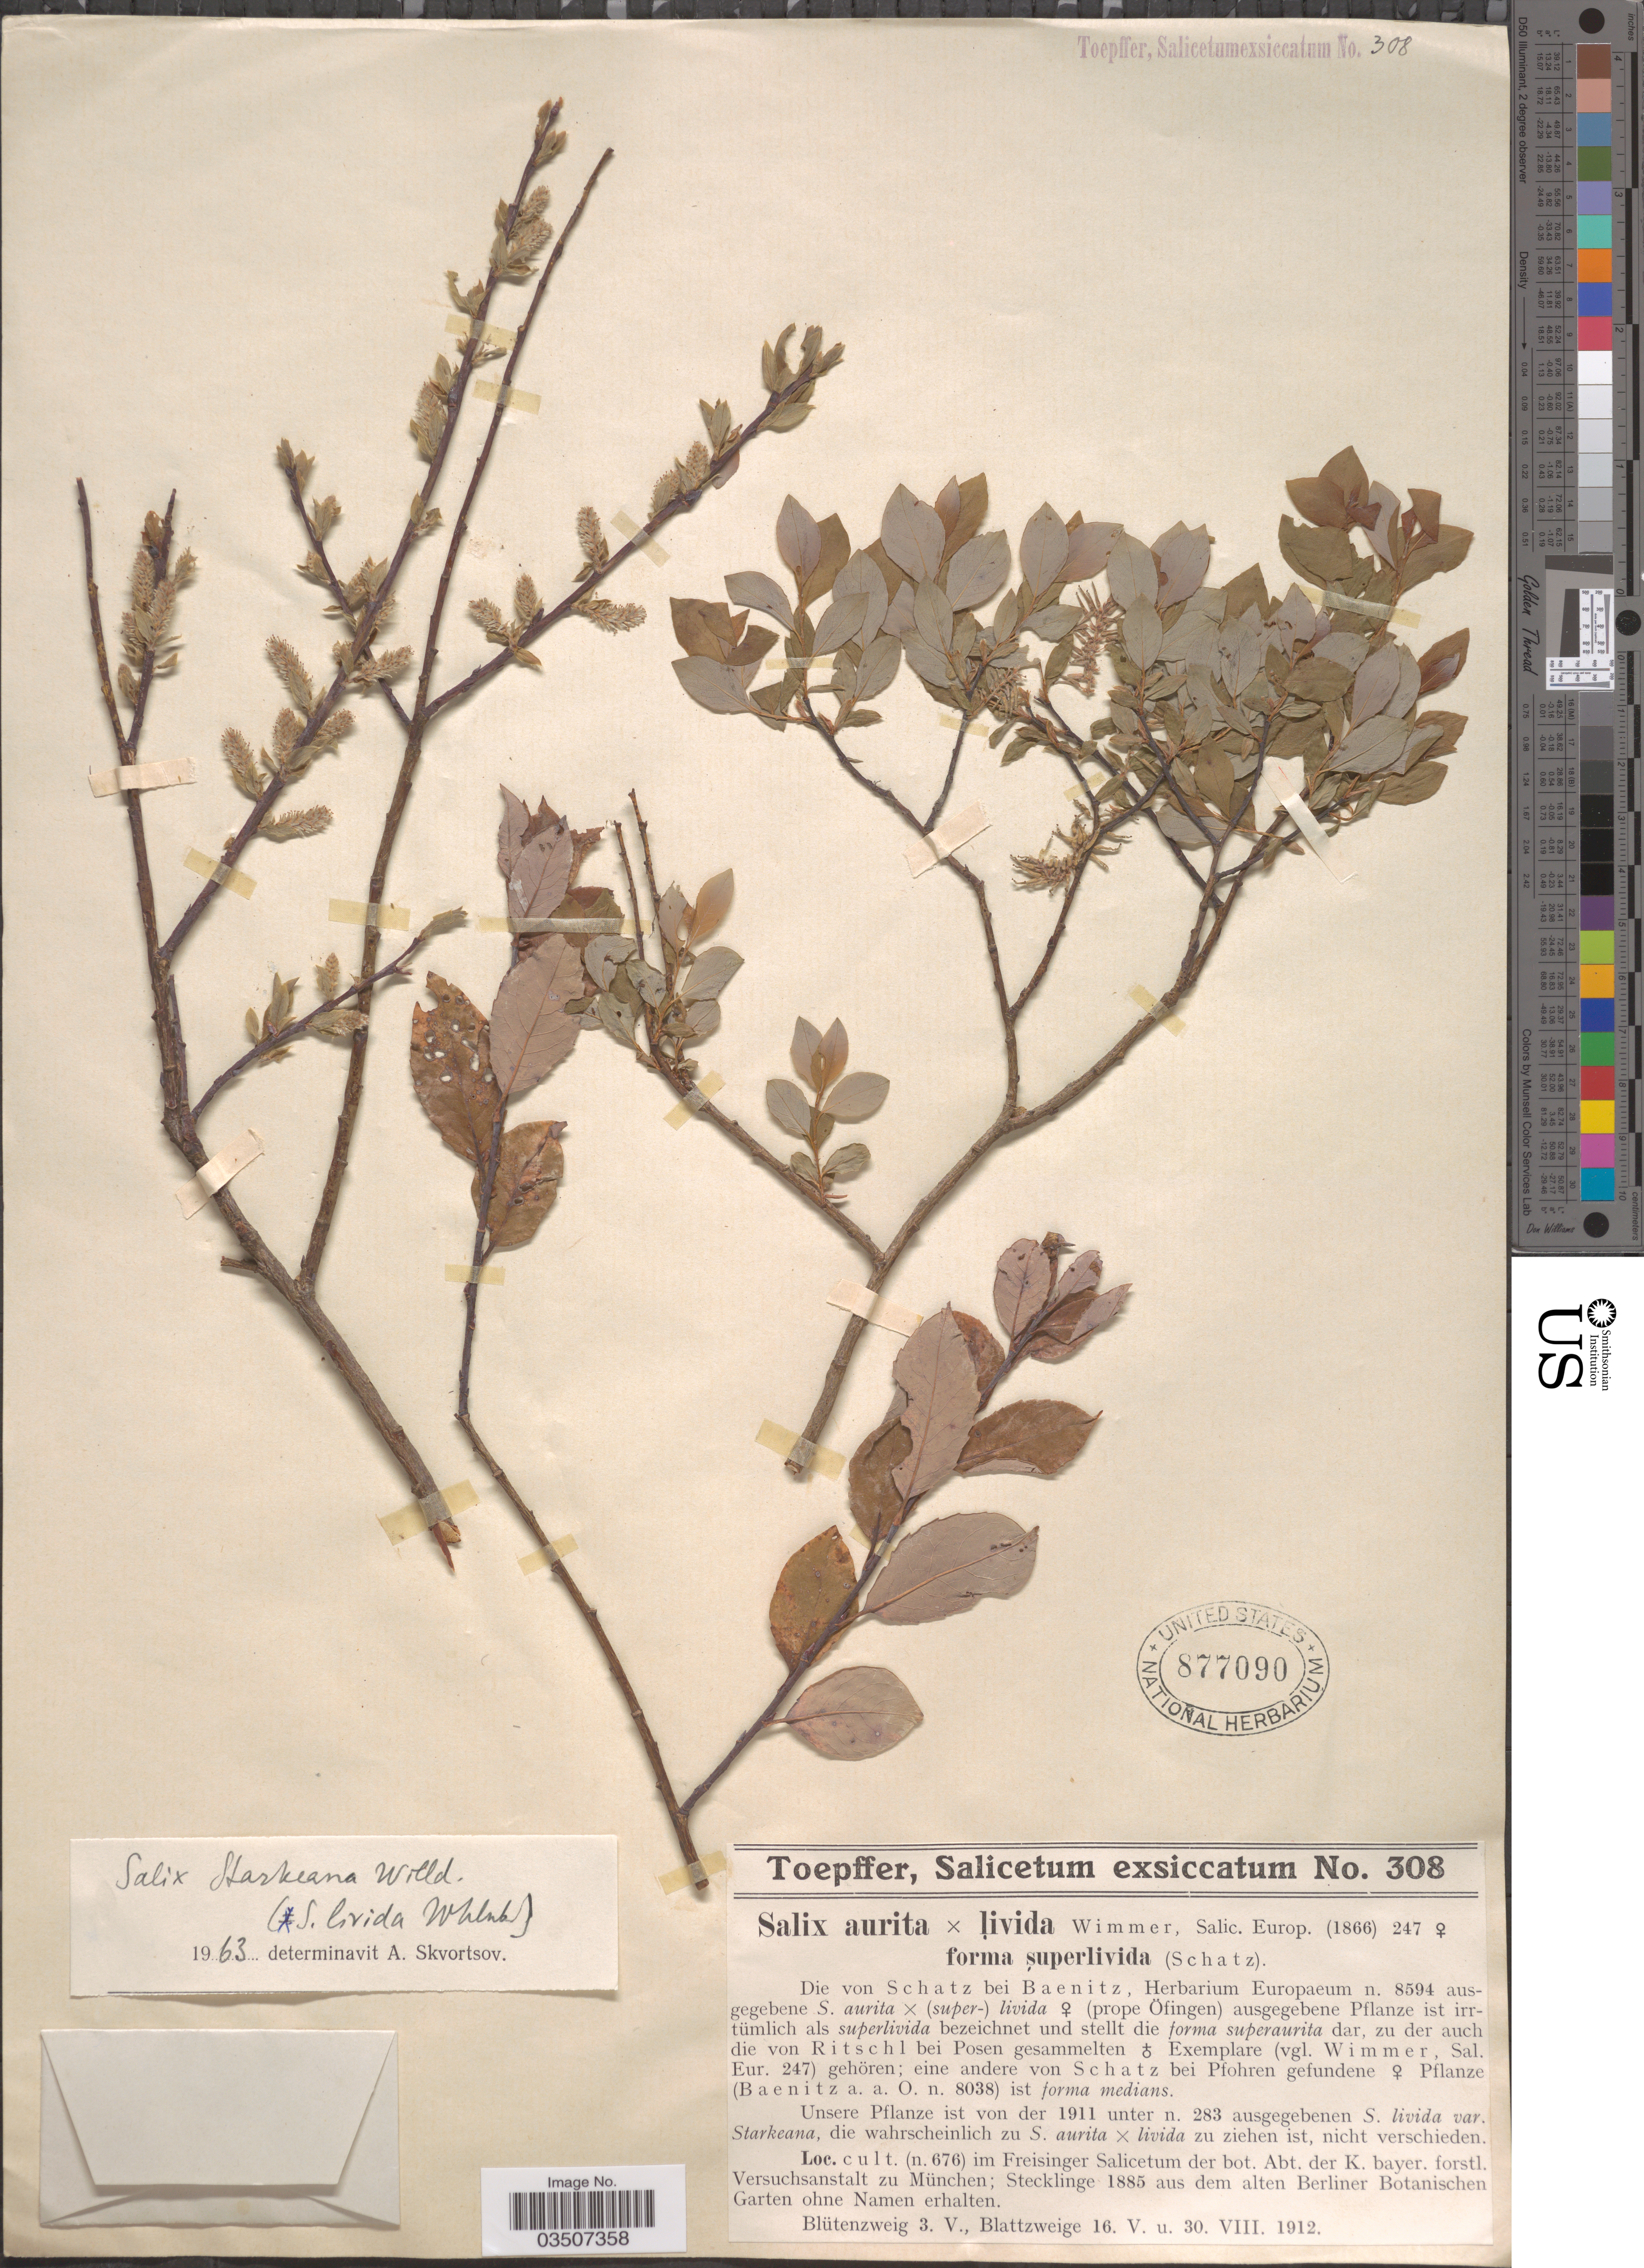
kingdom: Plantae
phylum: Tracheophyta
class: Magnoliopsida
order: Malpighiales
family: Salicaceae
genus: Salix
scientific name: Salix starkeana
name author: Willd.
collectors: A. Toepffer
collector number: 308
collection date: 1912-05-03/1912-08-30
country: Germany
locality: Im Freisinger Salicetum der bot. Abt. der K. bayer. forstl. Versuchsanstalt zu München; Stecklinge 1885 aus dem alten Berliner Botanischen Garten ohne Namen erhalten.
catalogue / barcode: US 877090